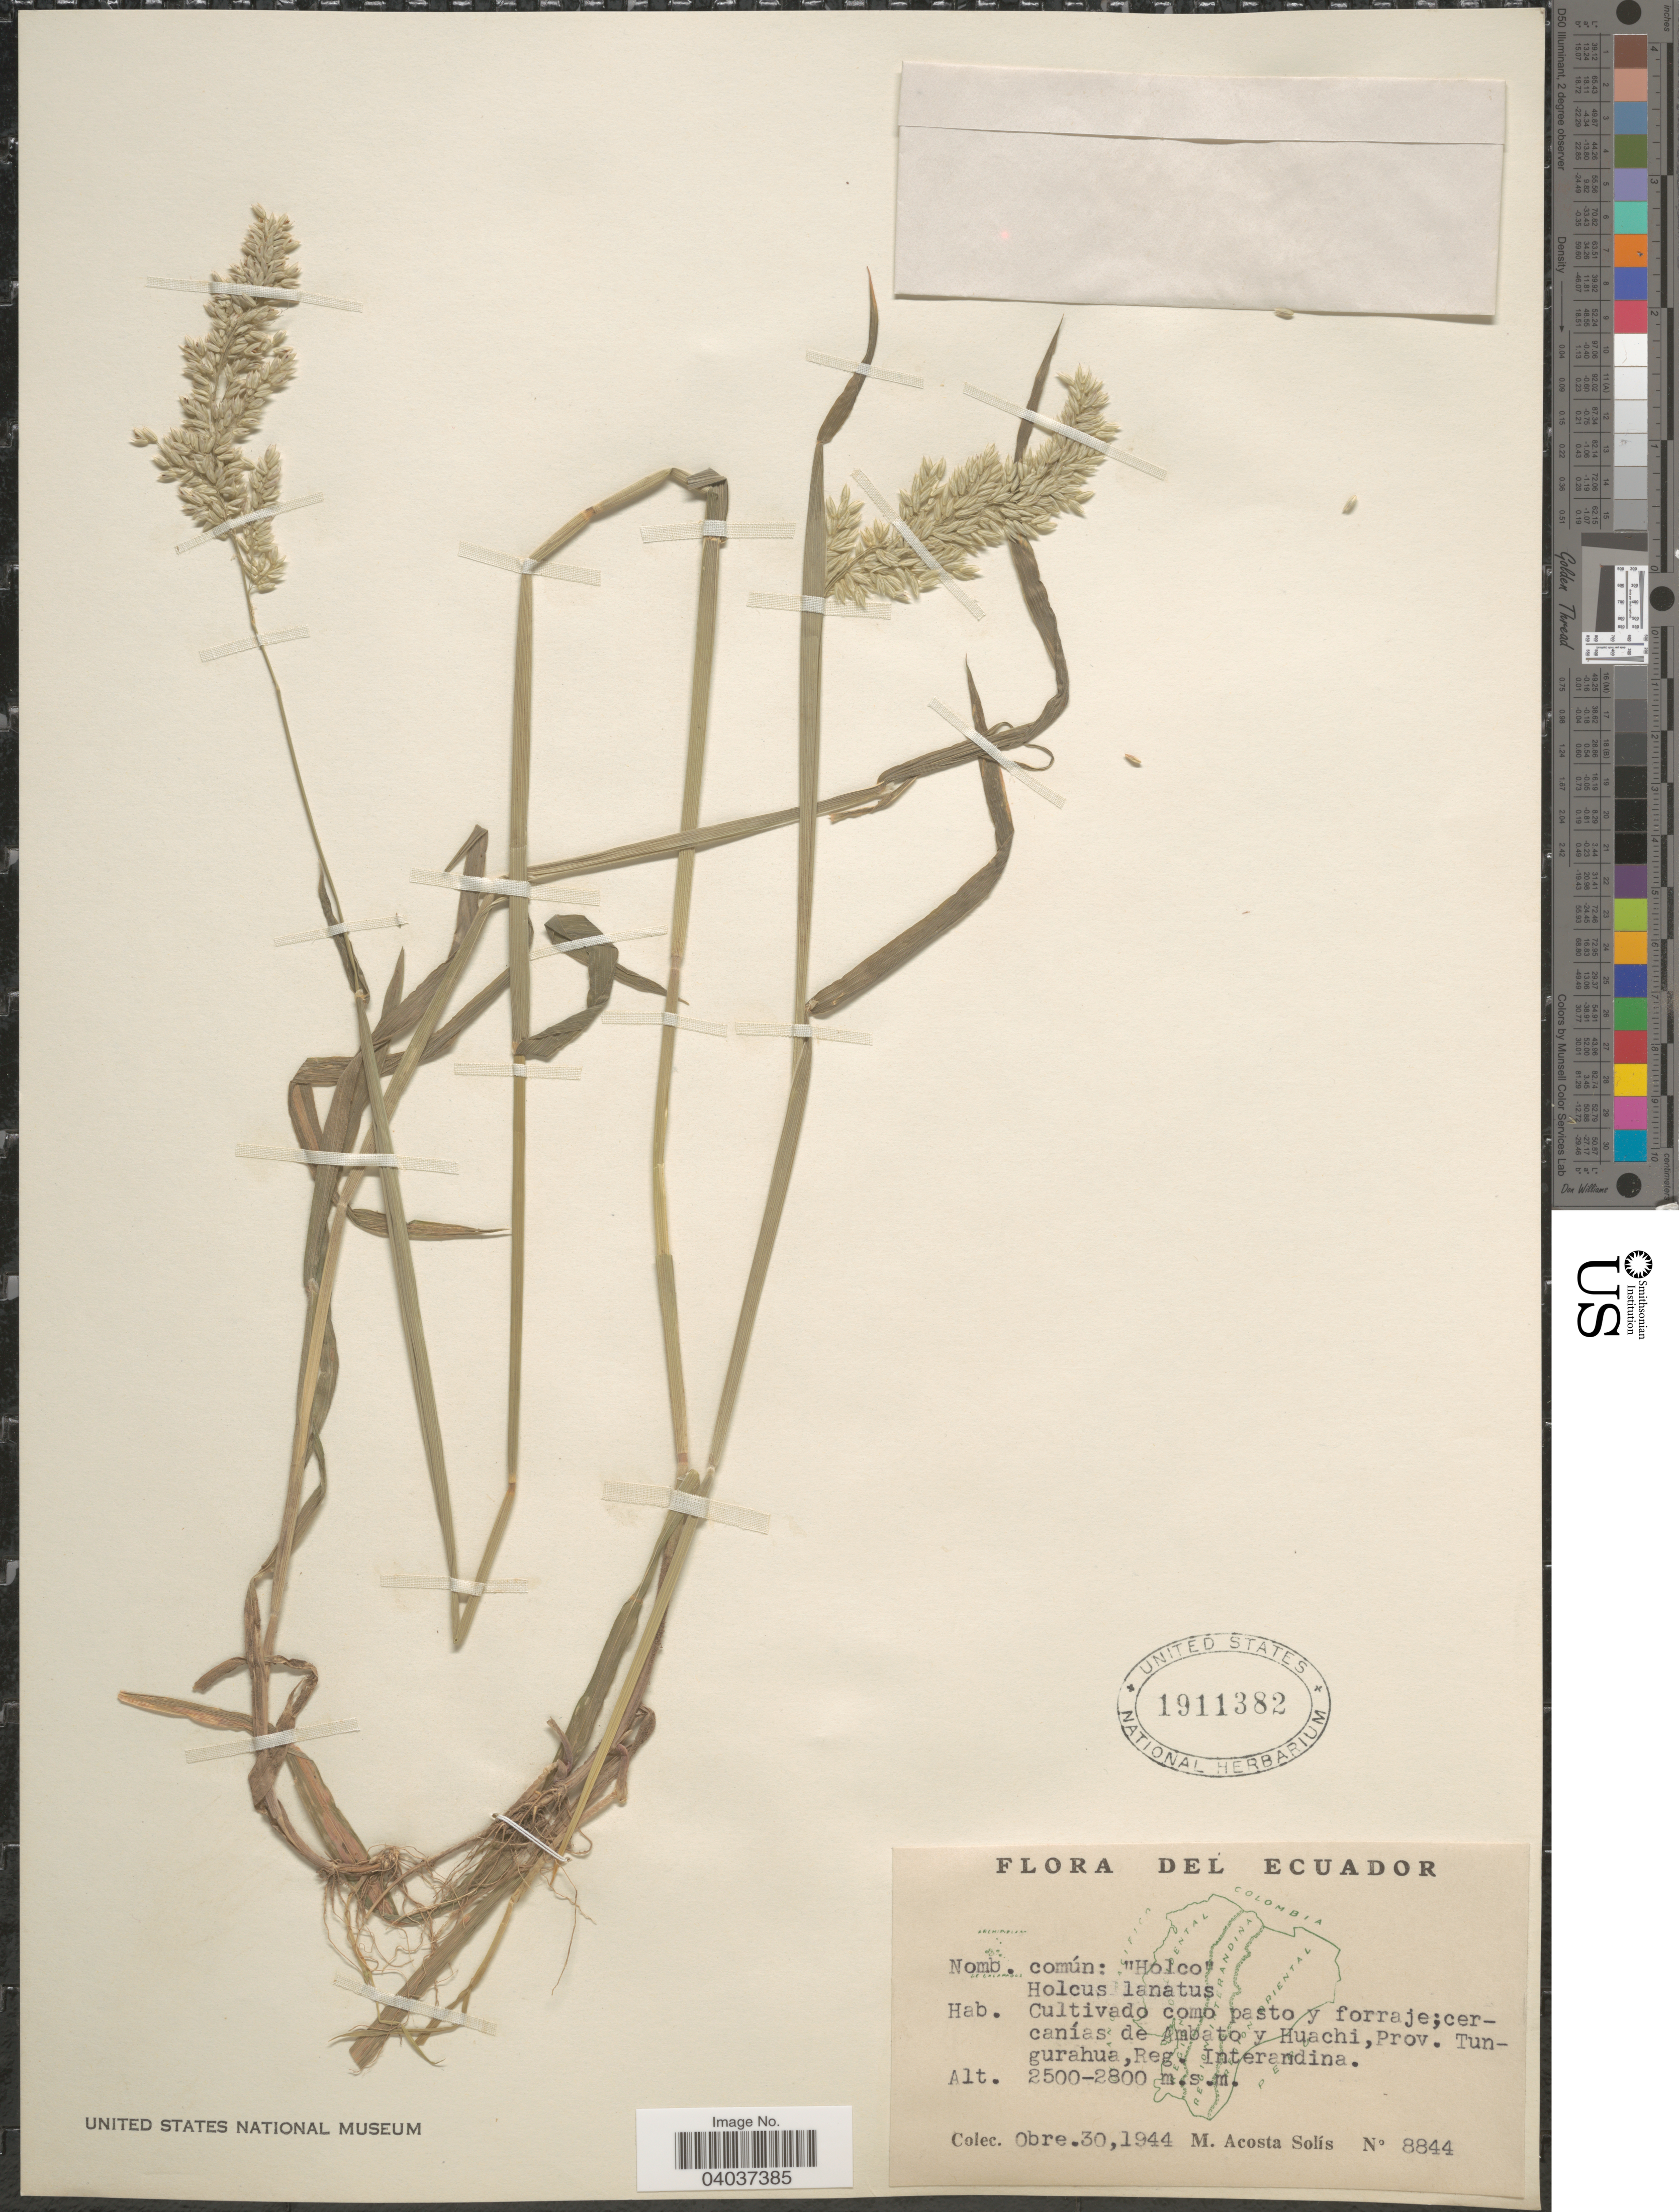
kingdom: Plantae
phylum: Tracheophyta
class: Liliopsida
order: Poales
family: Poaceae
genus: Holcus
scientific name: Holcus lanatus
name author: L.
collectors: M. Acosta Solis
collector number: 8844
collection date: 1944-10-30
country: Ecuador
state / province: Tungurahua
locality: Cercanías de Ambato y Huachi, Reg. Interandina.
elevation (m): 2500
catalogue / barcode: US 1911382